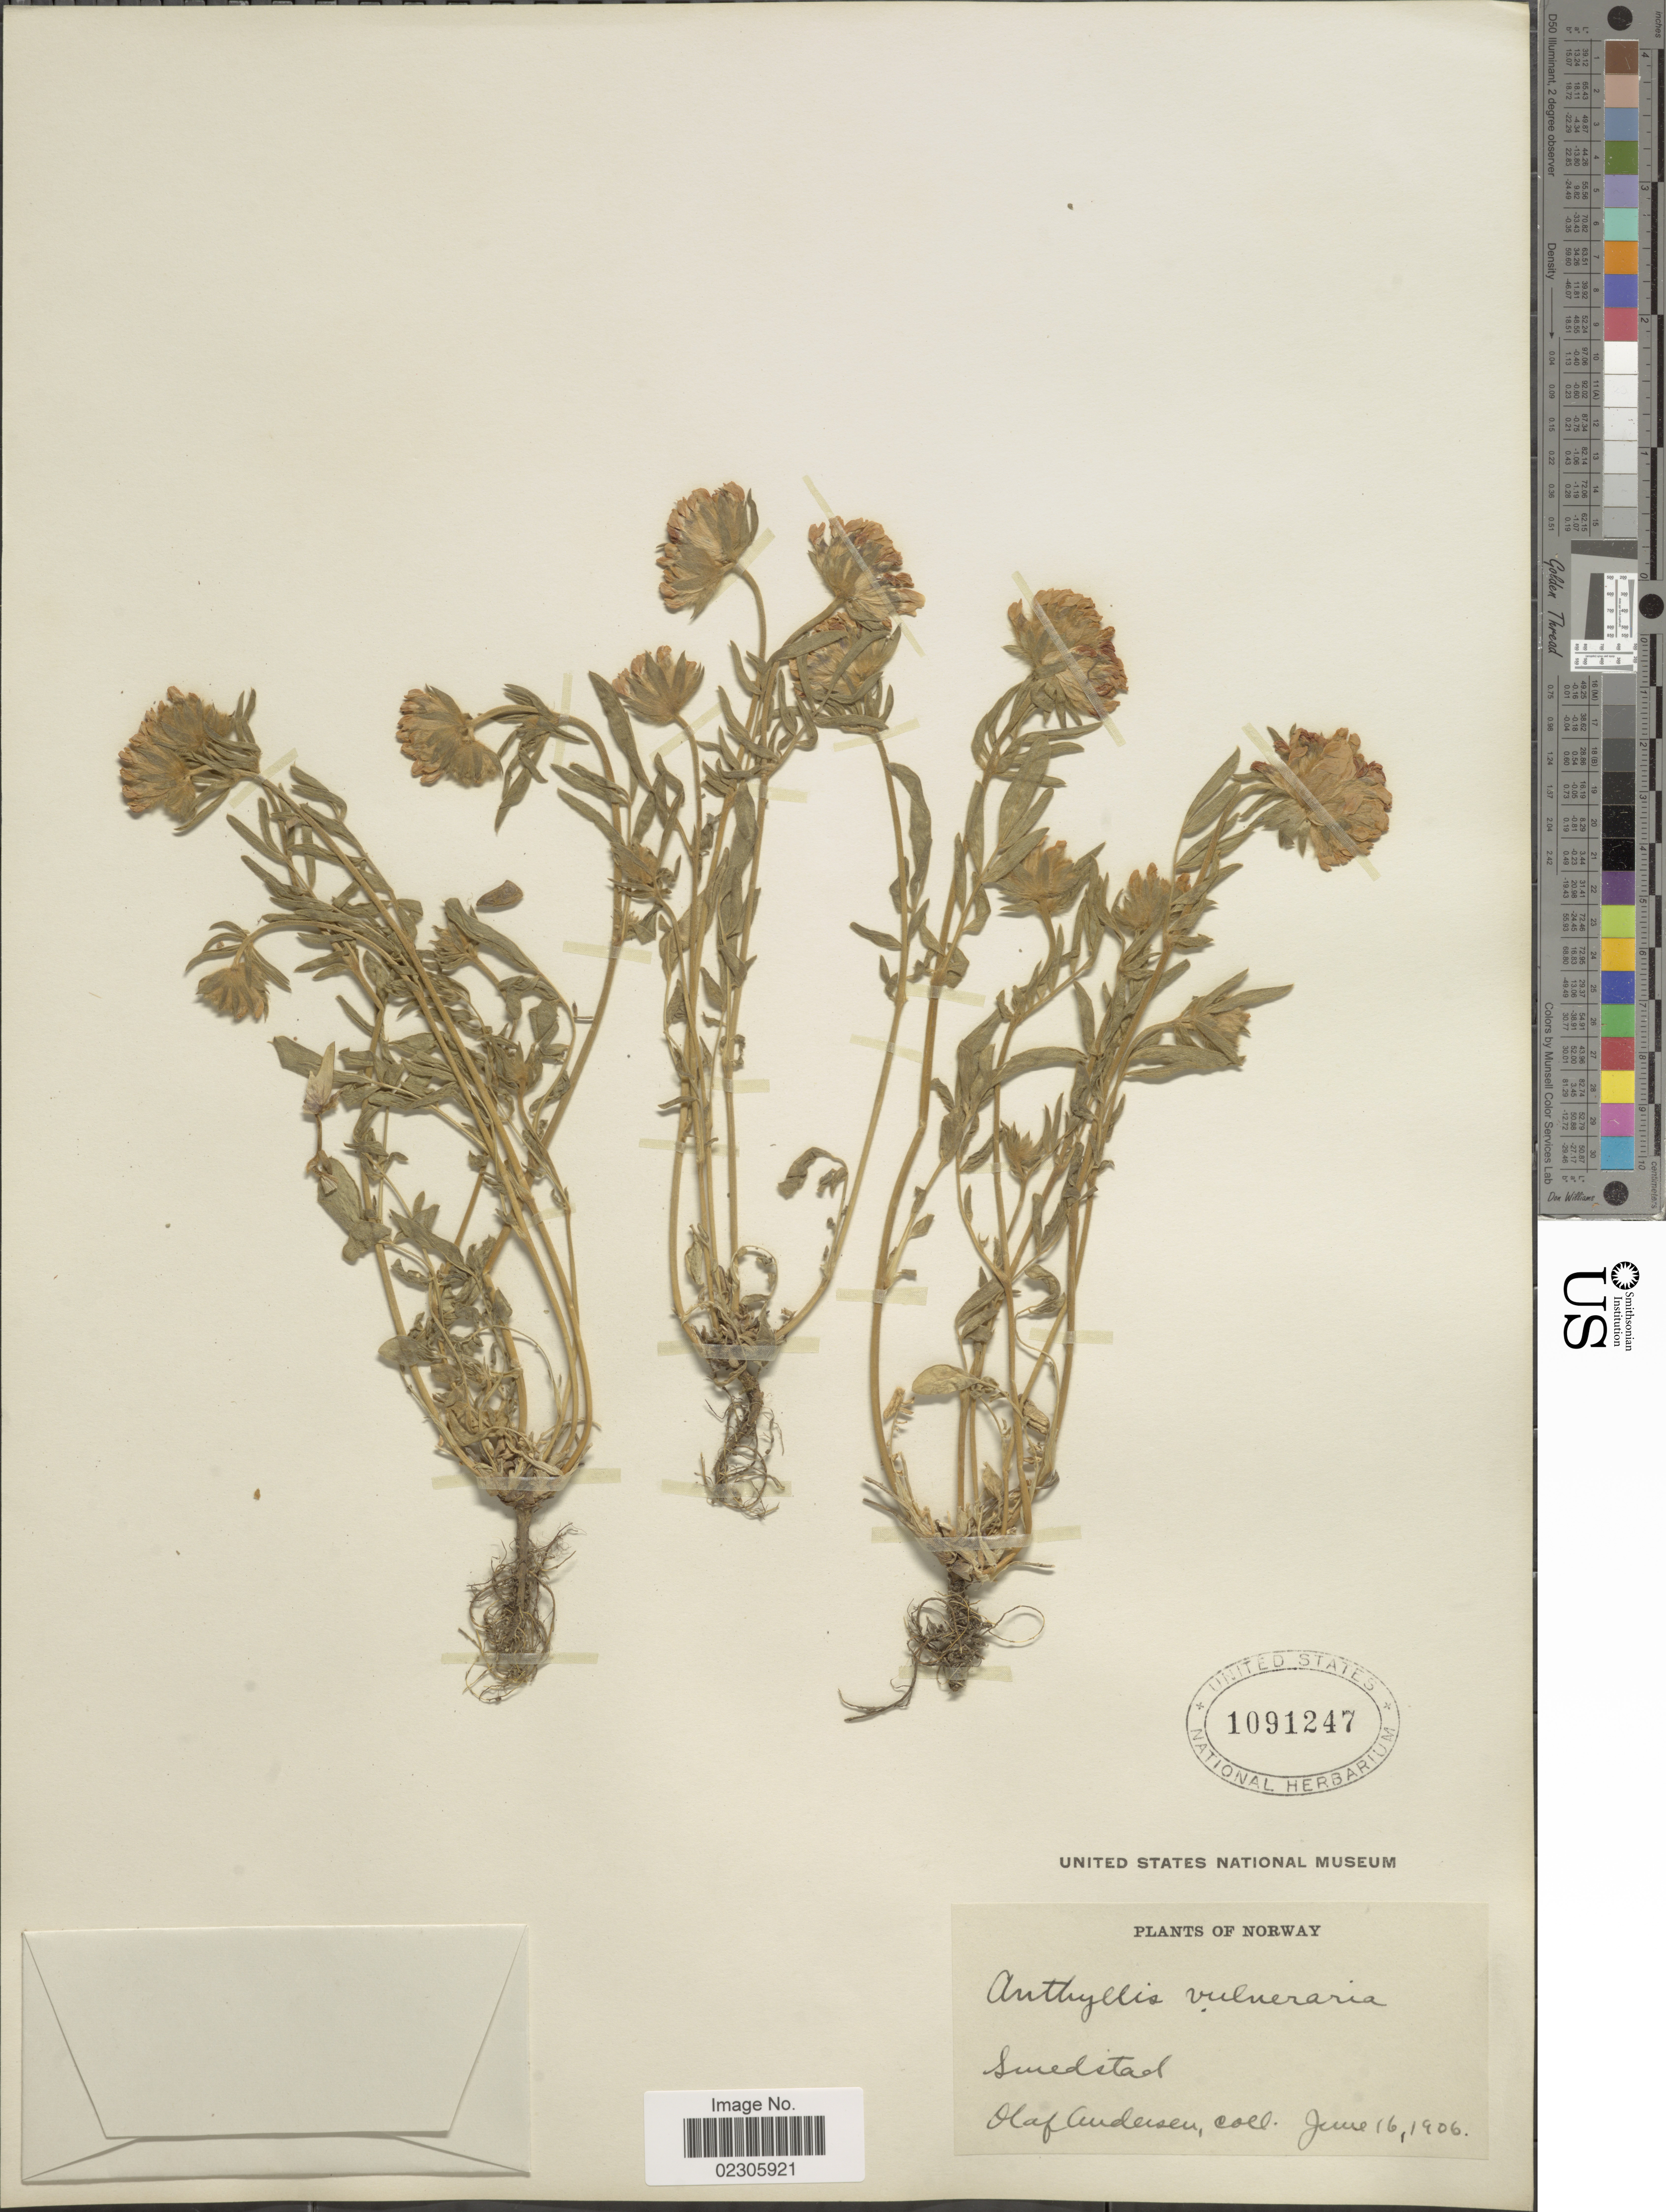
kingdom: Plantae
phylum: Tracheophyta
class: Magnoliopsida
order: Fabales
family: Fabaceae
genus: Anthyllis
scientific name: Anthyllis vulneraria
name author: L.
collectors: O. Andersen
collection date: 1906-06-16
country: Norway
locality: Smedstad.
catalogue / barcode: US 1091247